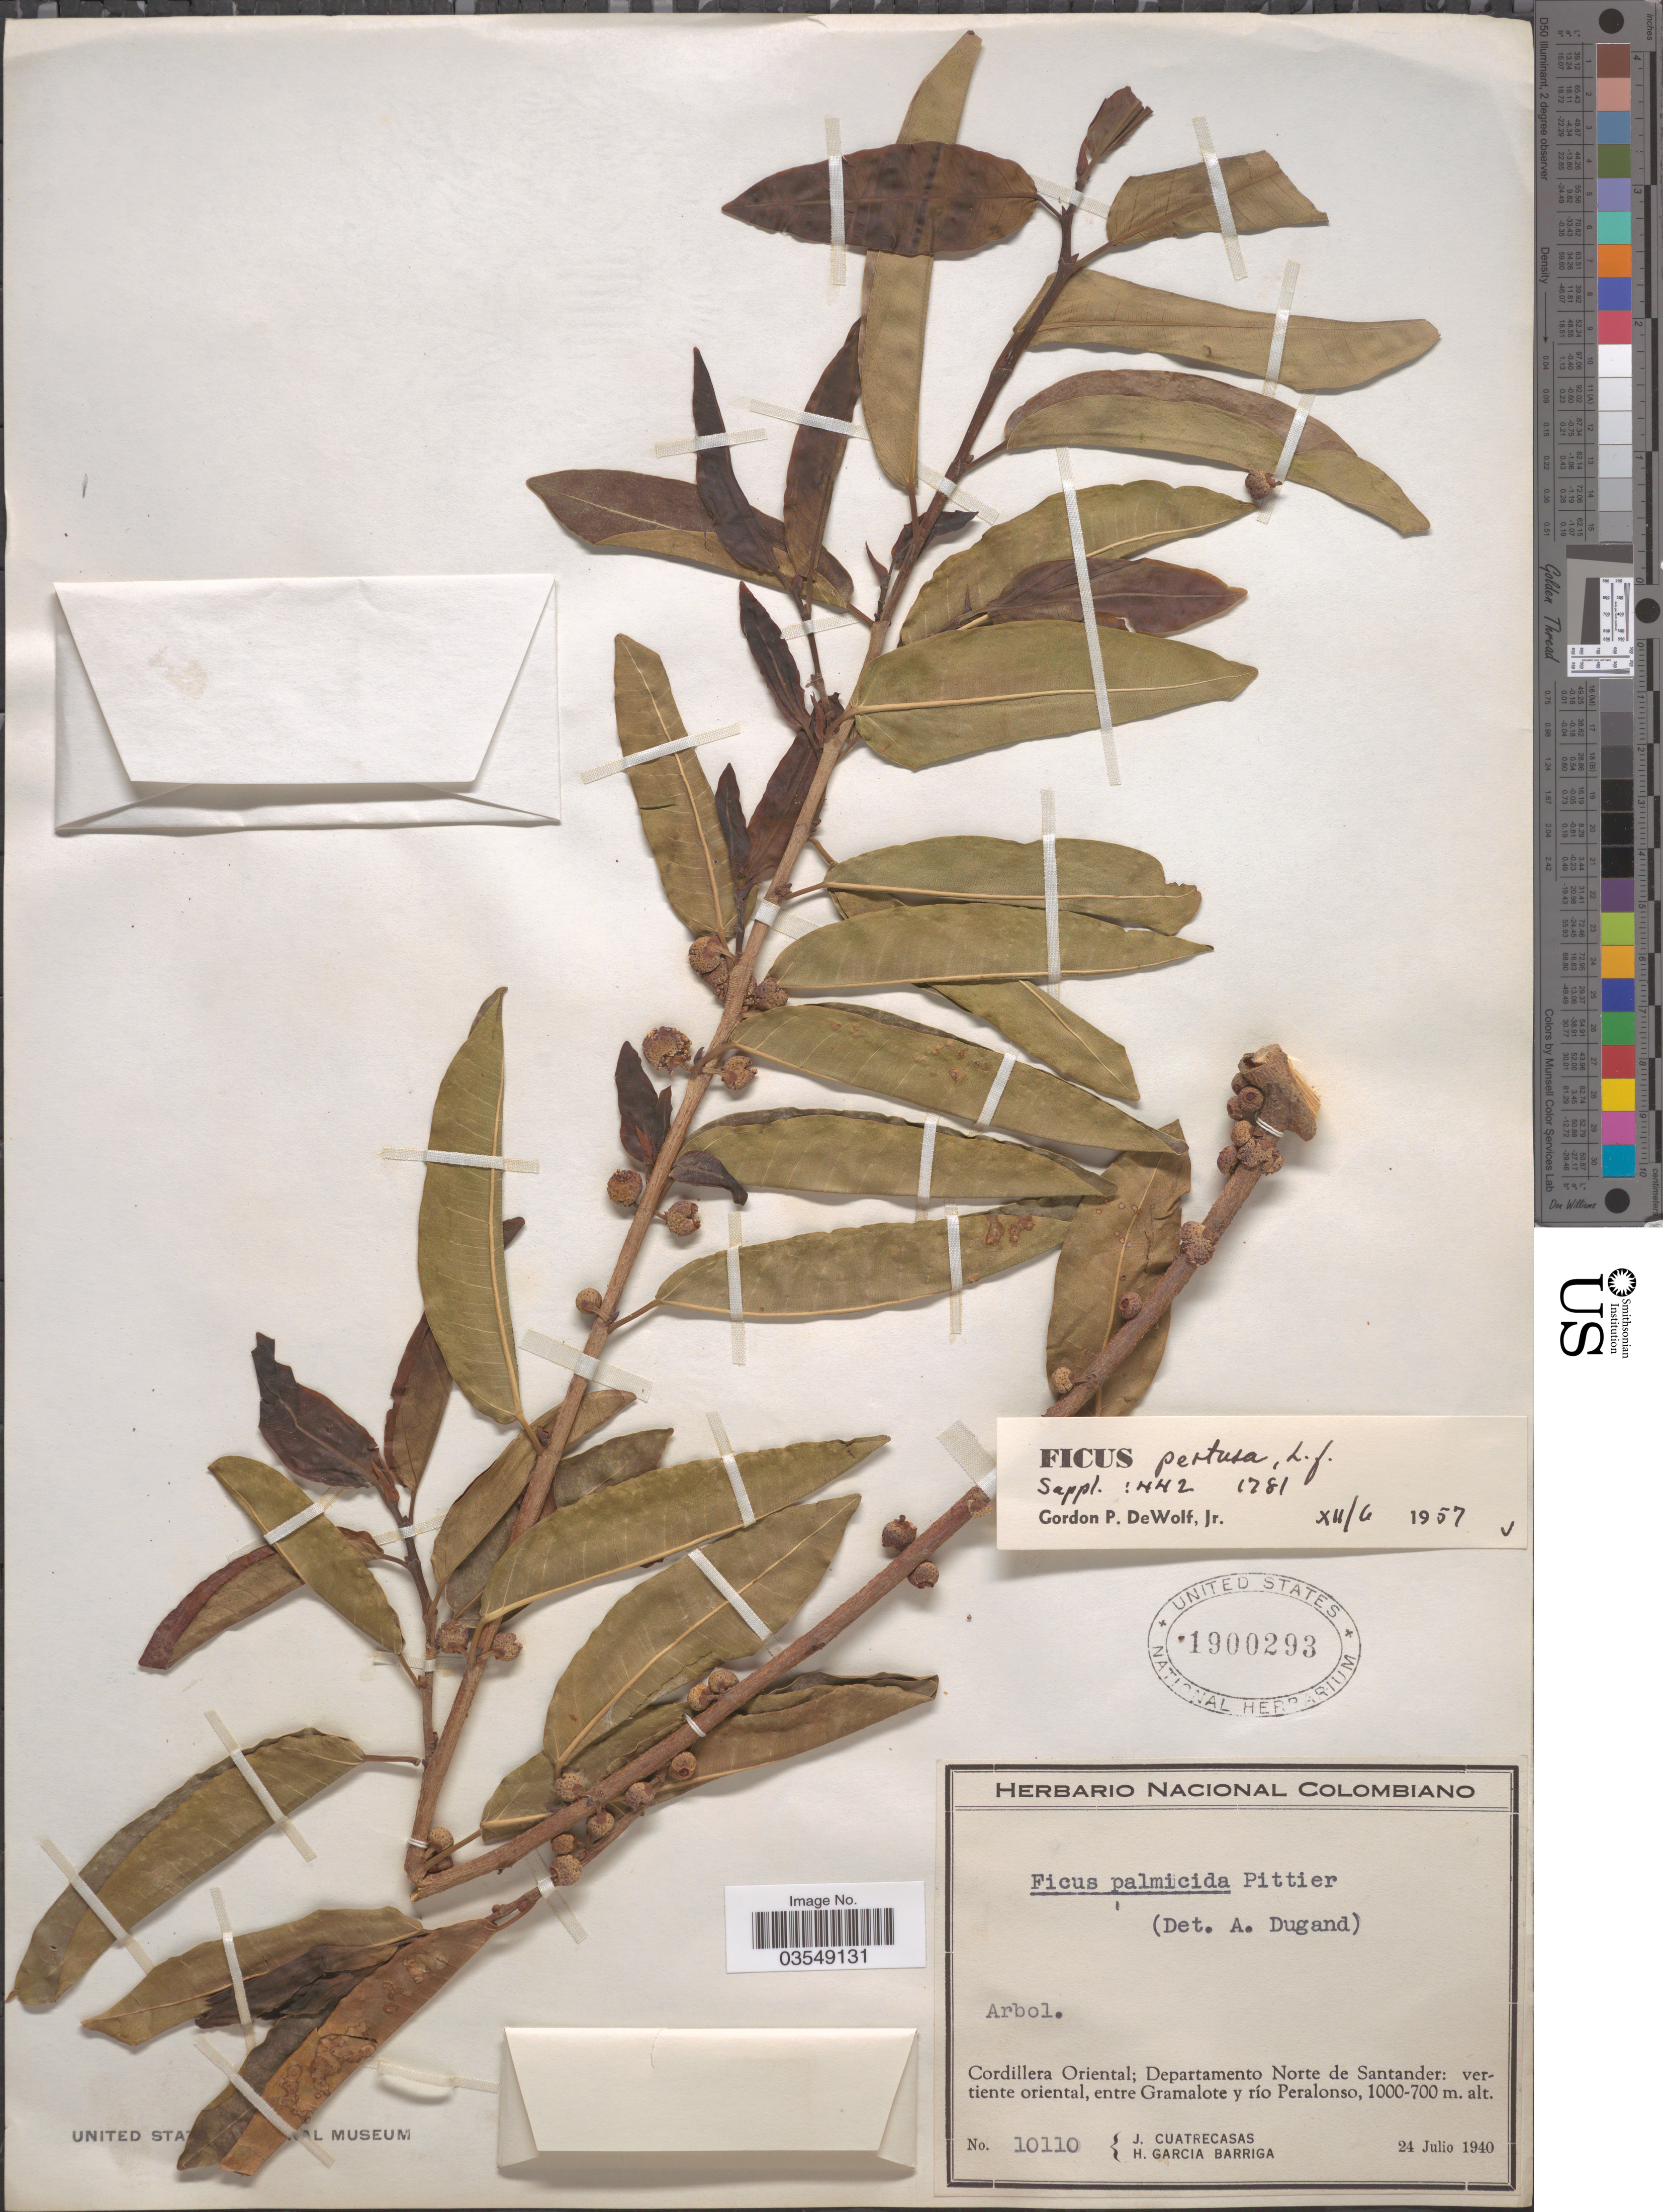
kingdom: Plantae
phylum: Tracheophyta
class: Magnoliopsida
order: Rosales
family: Moraceae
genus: Ficus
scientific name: Ficus pertusa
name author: L. f.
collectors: J. Cuatrecasas & H. García Barriga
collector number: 10110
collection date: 1940-07-24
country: Colombia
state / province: Norte de Santander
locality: Cordillera Oriental; Departamento Norte de Santander: vertiente oriental, entre Gramalote y río Peralonso.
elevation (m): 700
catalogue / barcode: US 1900293